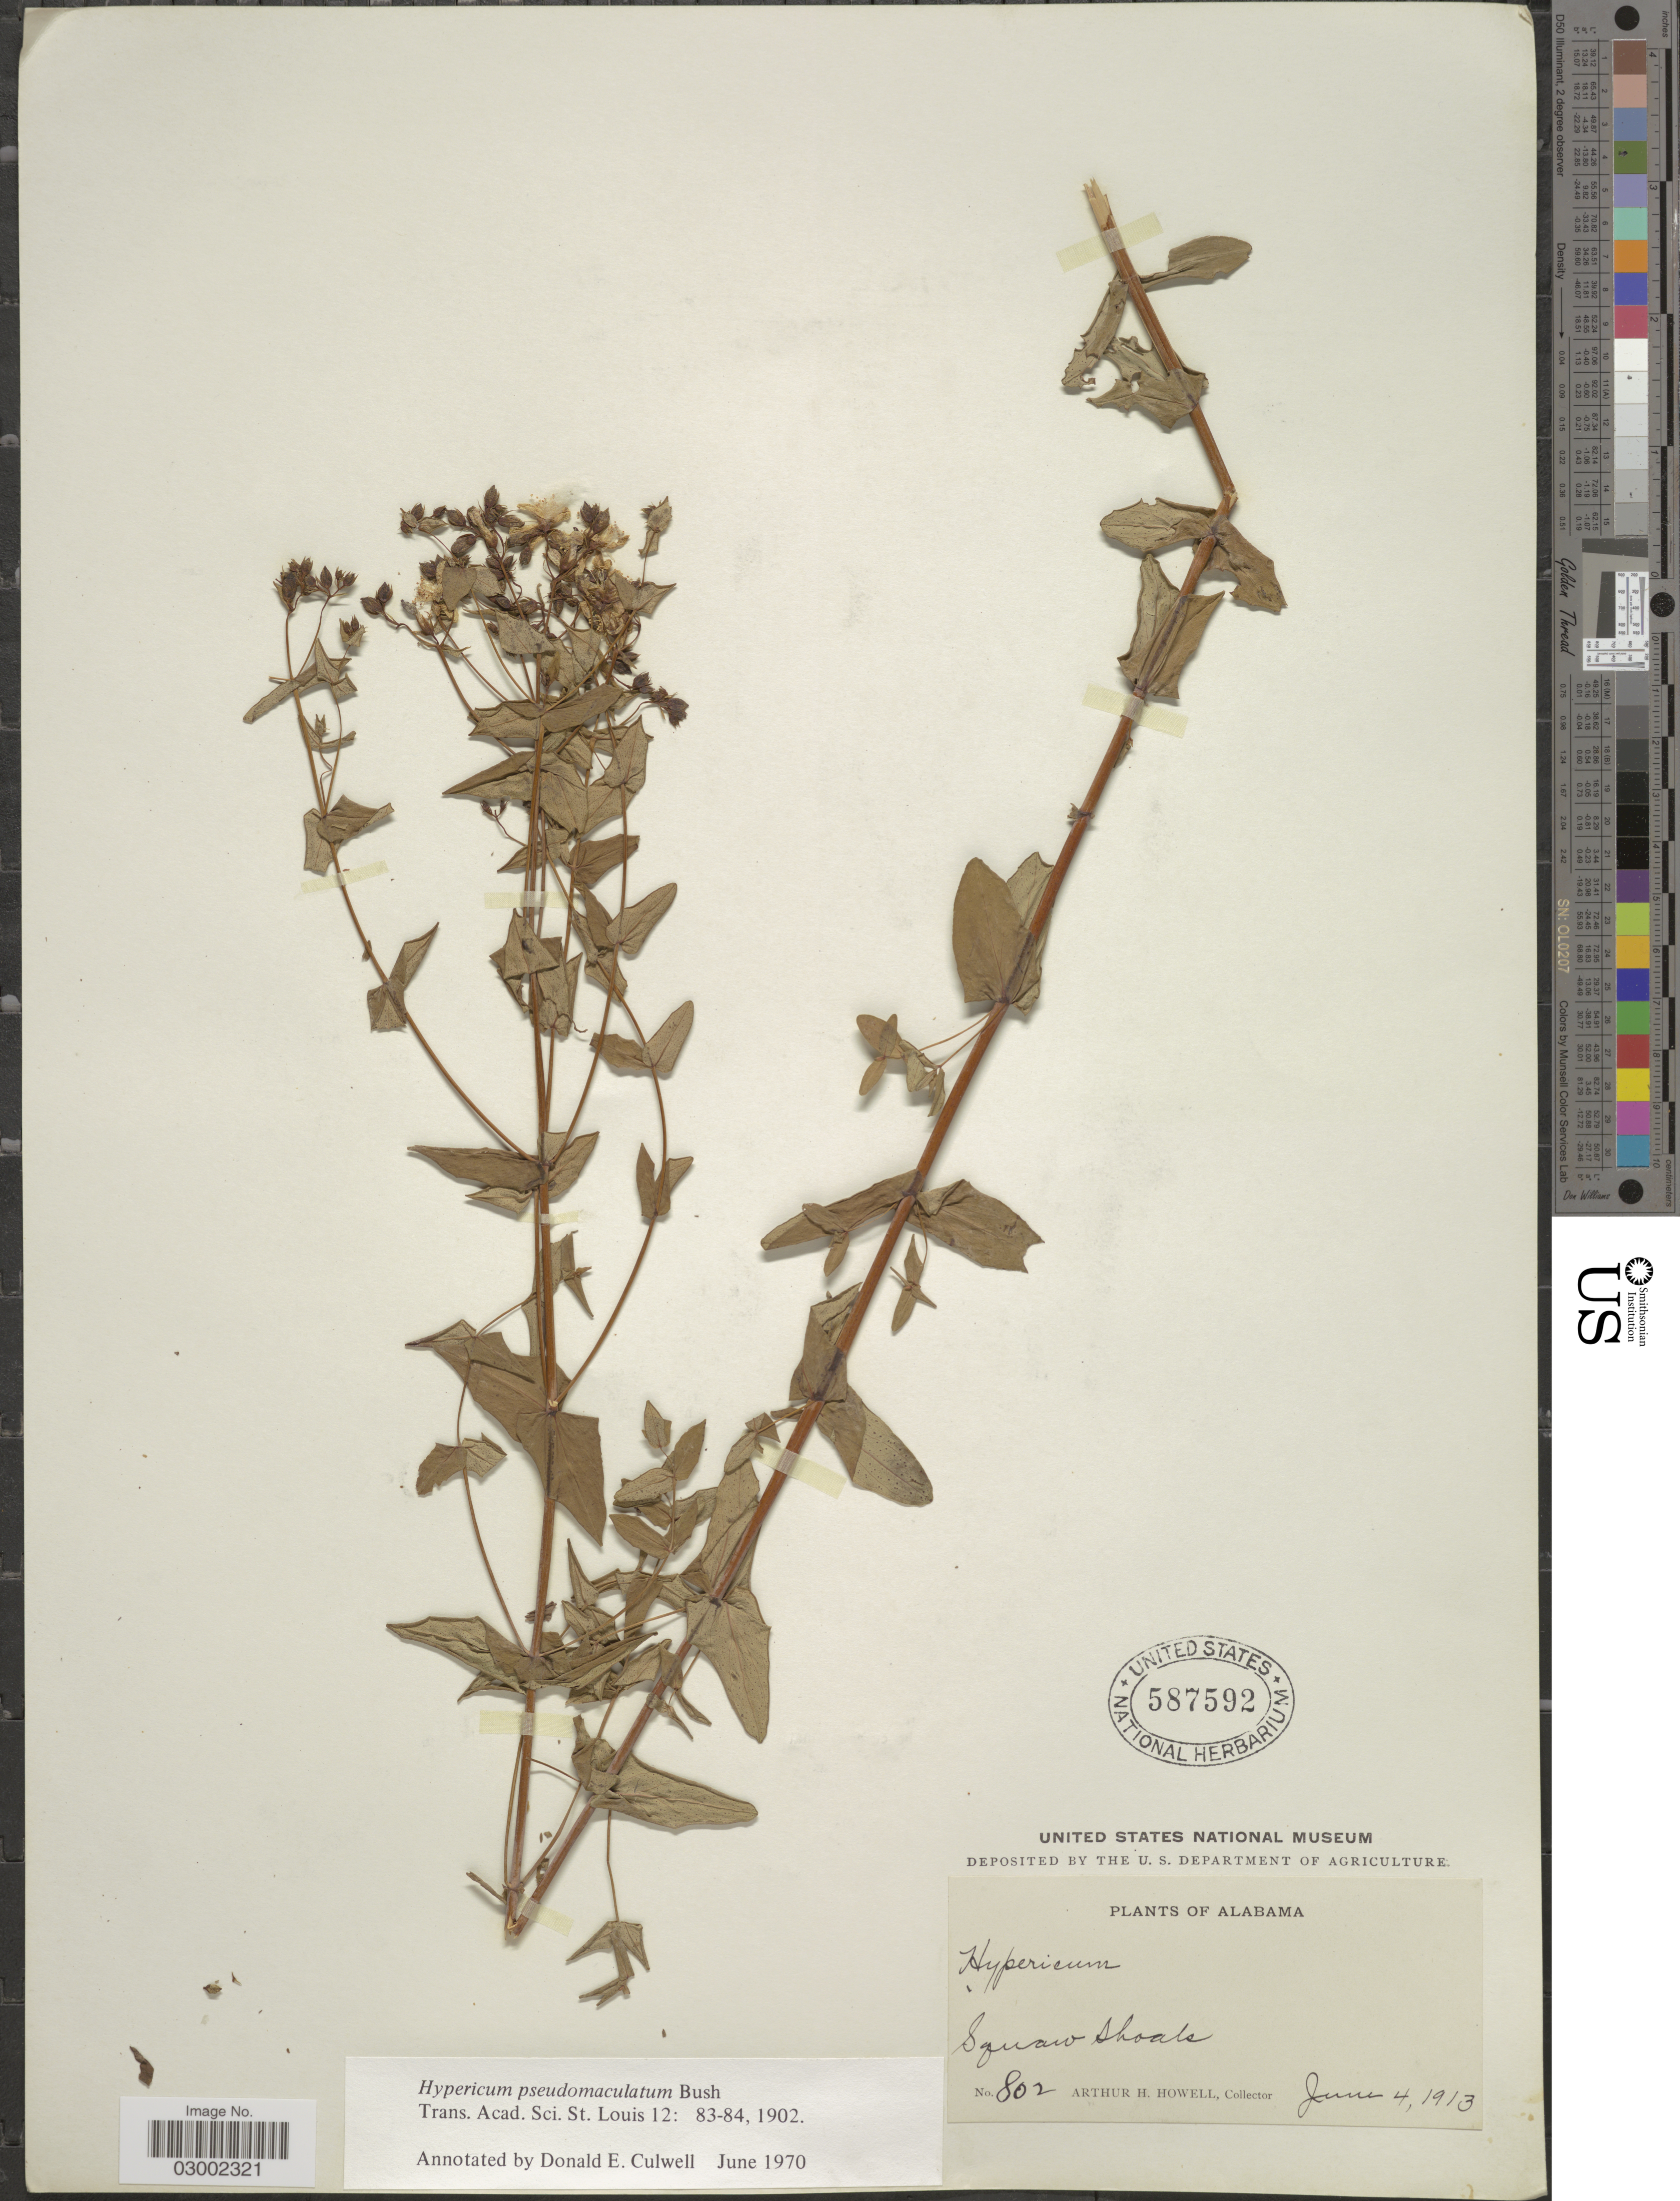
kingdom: Plantae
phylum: Tracheophyta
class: Magnoliopsida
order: Malpighiales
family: Hypericaceae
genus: Hypericum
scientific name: Hypericum pseudomaculatum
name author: Bush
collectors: A. Howell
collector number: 802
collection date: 1913-06-04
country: United States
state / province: Alabama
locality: Squaw Shoals.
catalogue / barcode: US 587592